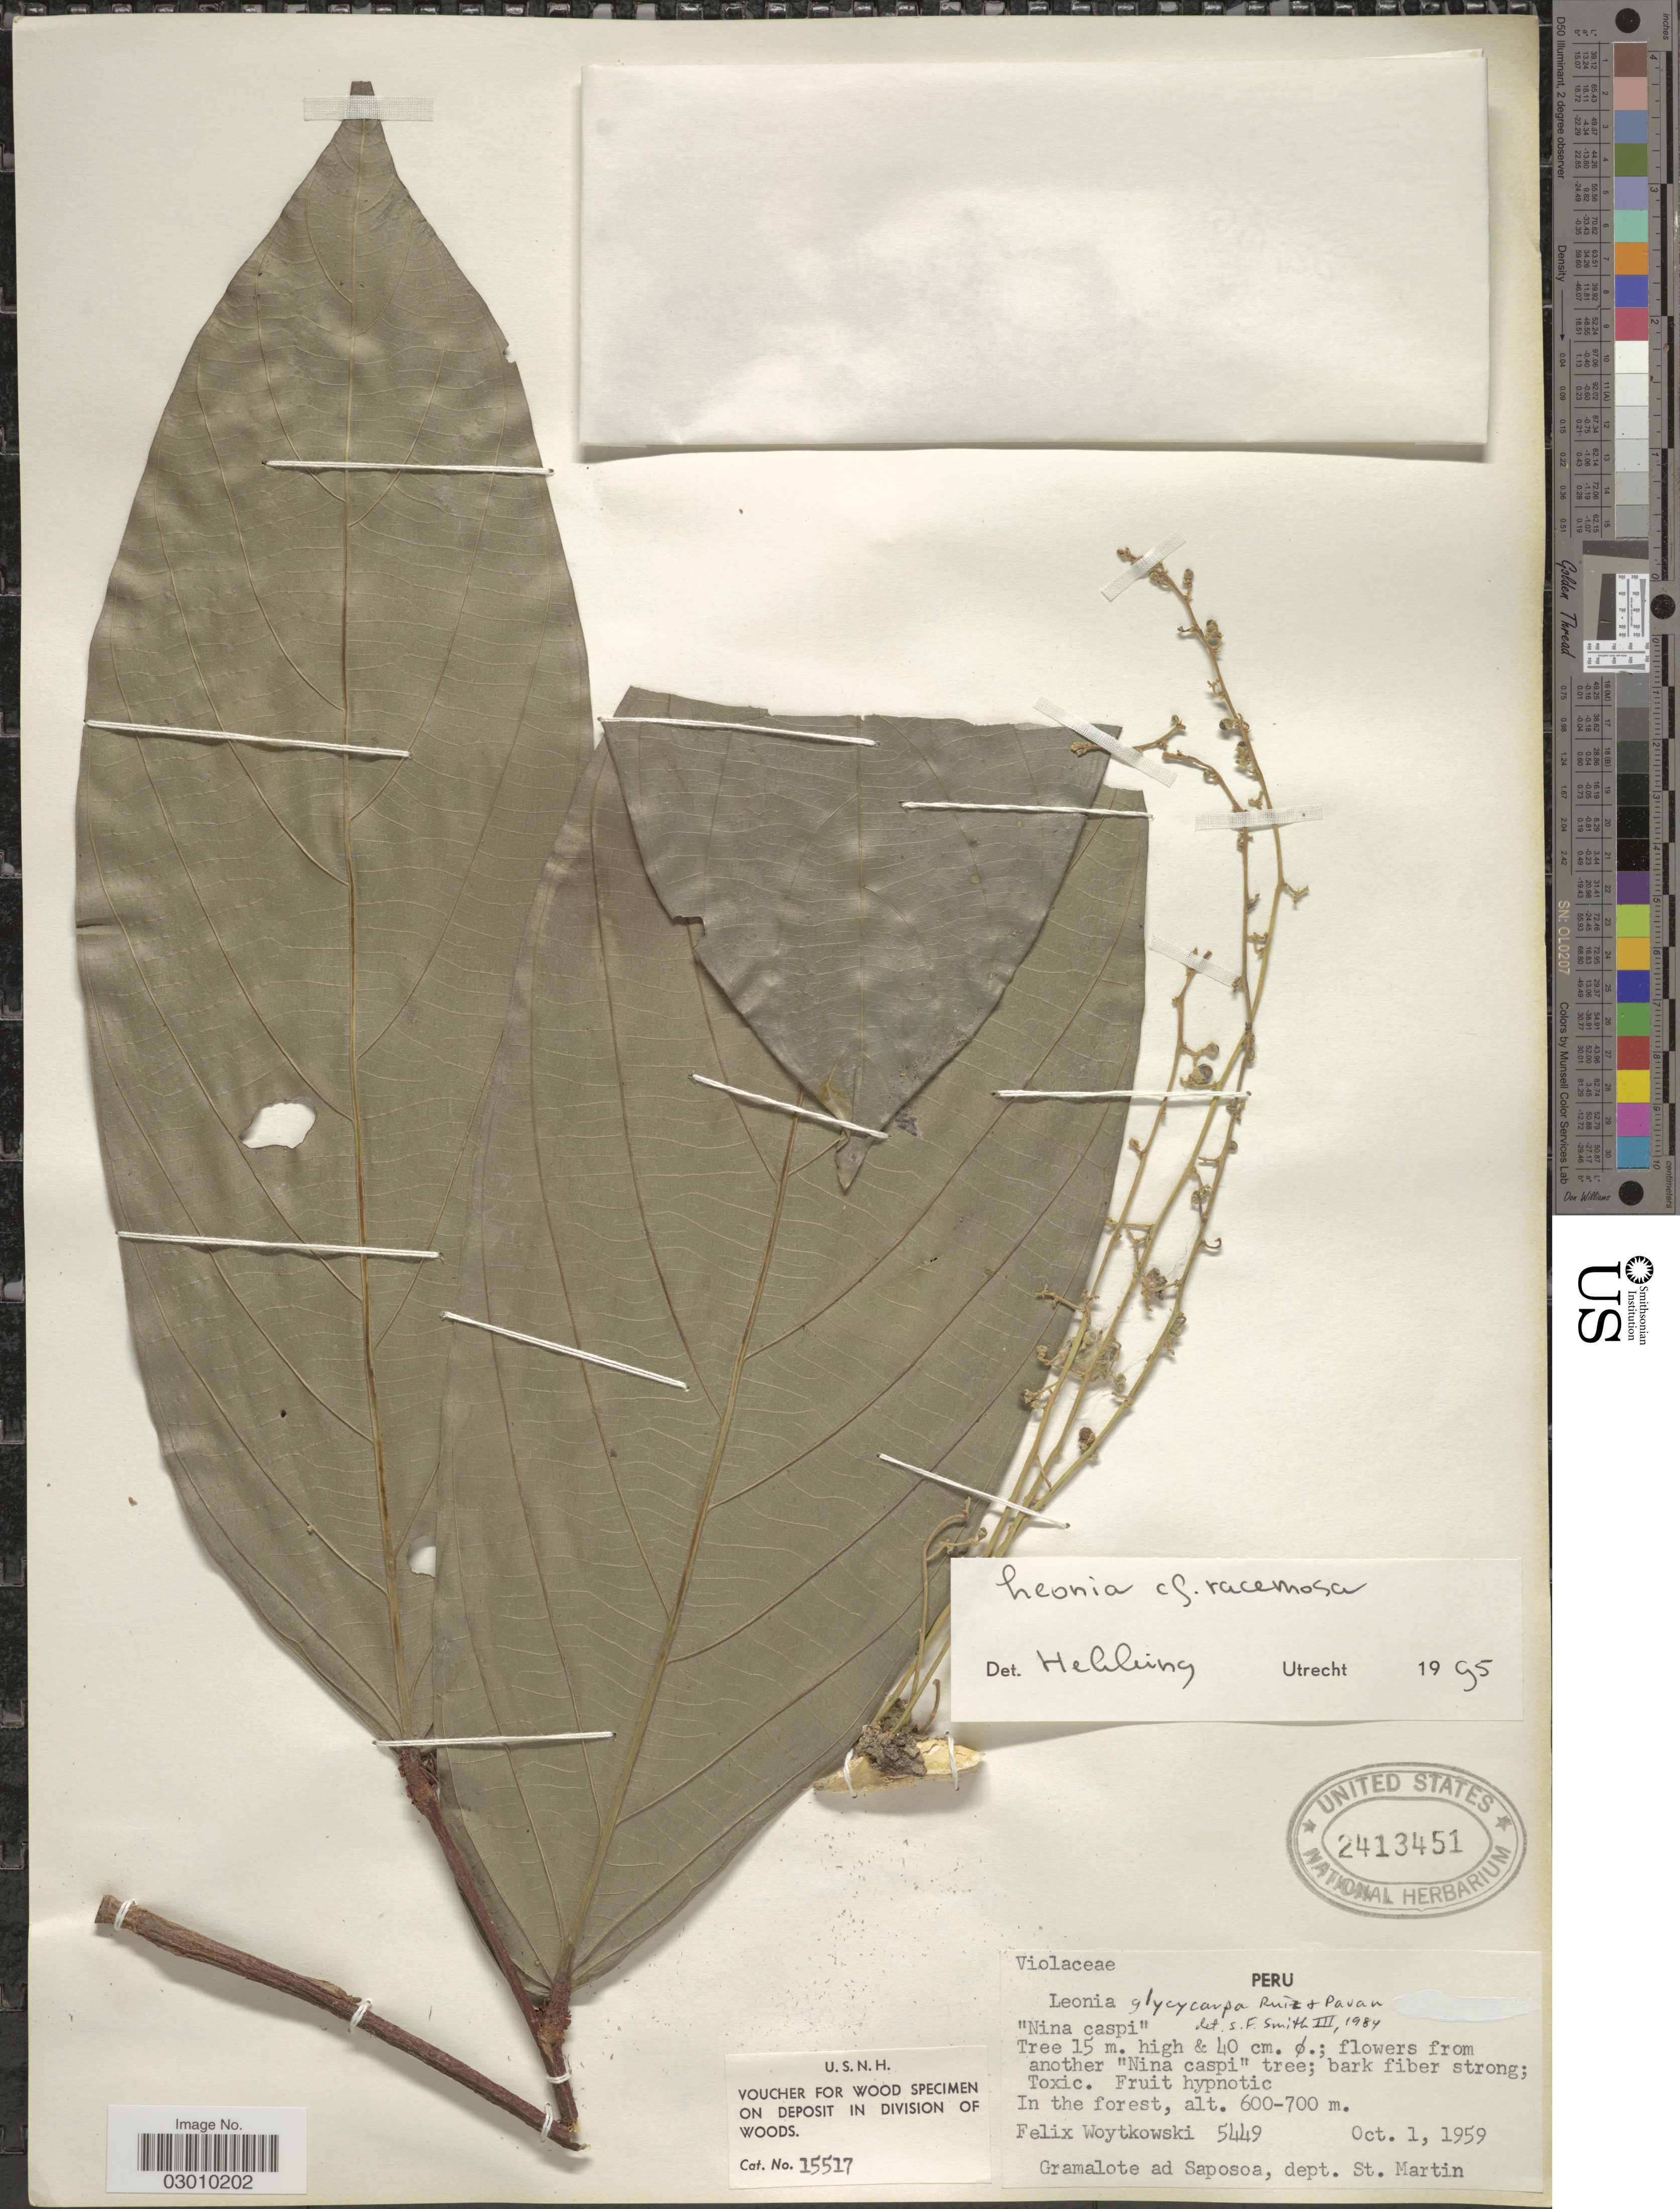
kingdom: Plantae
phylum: Tracheophyta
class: Magnoliopsida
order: Malpighiales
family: Violaceae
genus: Leonia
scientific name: Leonia glycycarpa var. racemosa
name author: (Mart.) L.B. Sm. & A. Fernández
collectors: F. Woytkowski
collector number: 5449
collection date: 1959-10-01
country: Peru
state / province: San Martín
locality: Gramalote ad Saposoa, dept. St. Martin.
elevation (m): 600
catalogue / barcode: US 2413451